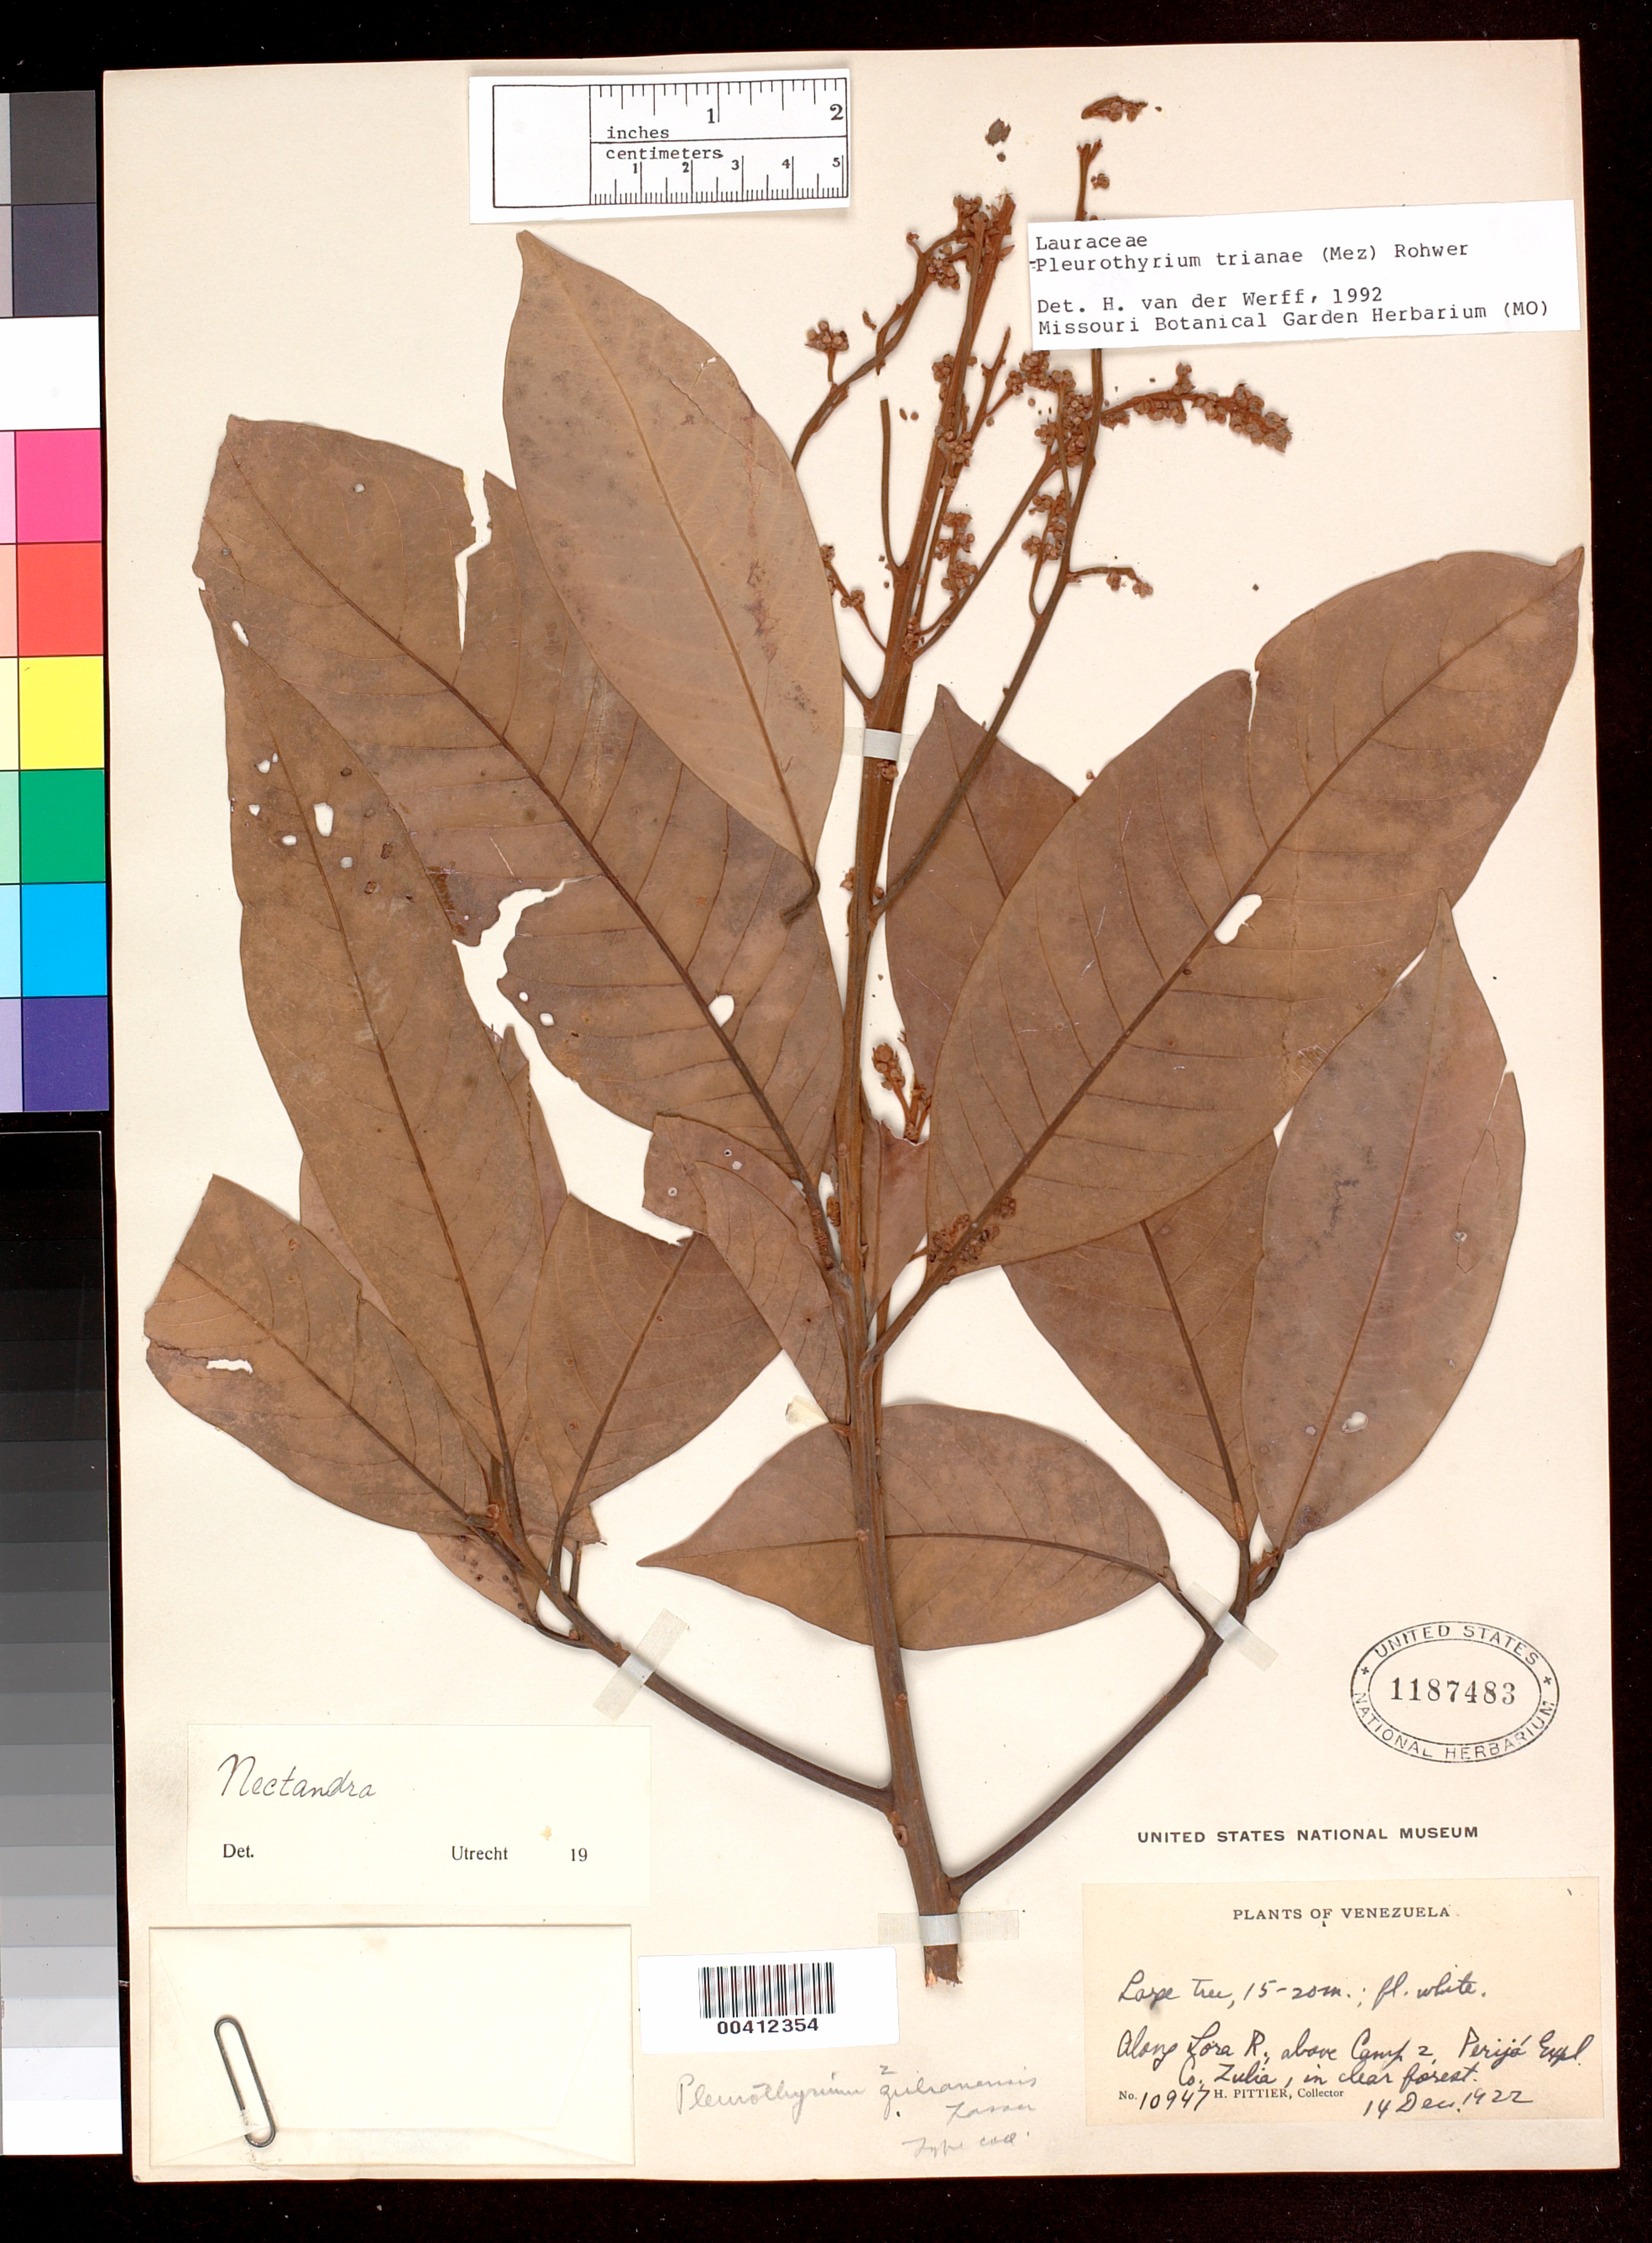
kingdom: Plantae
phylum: Tracheophyta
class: Magnoliopsida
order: Laurales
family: Lauraceae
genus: Pleurothyrium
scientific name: Pleurothyrium zulianensis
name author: Lasser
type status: Isotype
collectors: H. F. Pittier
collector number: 10947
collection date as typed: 14 Dec 1922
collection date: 1922-12-14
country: Venezuela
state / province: Zulia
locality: Along Lora River, above camp 2, Prerija Expl. Co.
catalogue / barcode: US 1187483